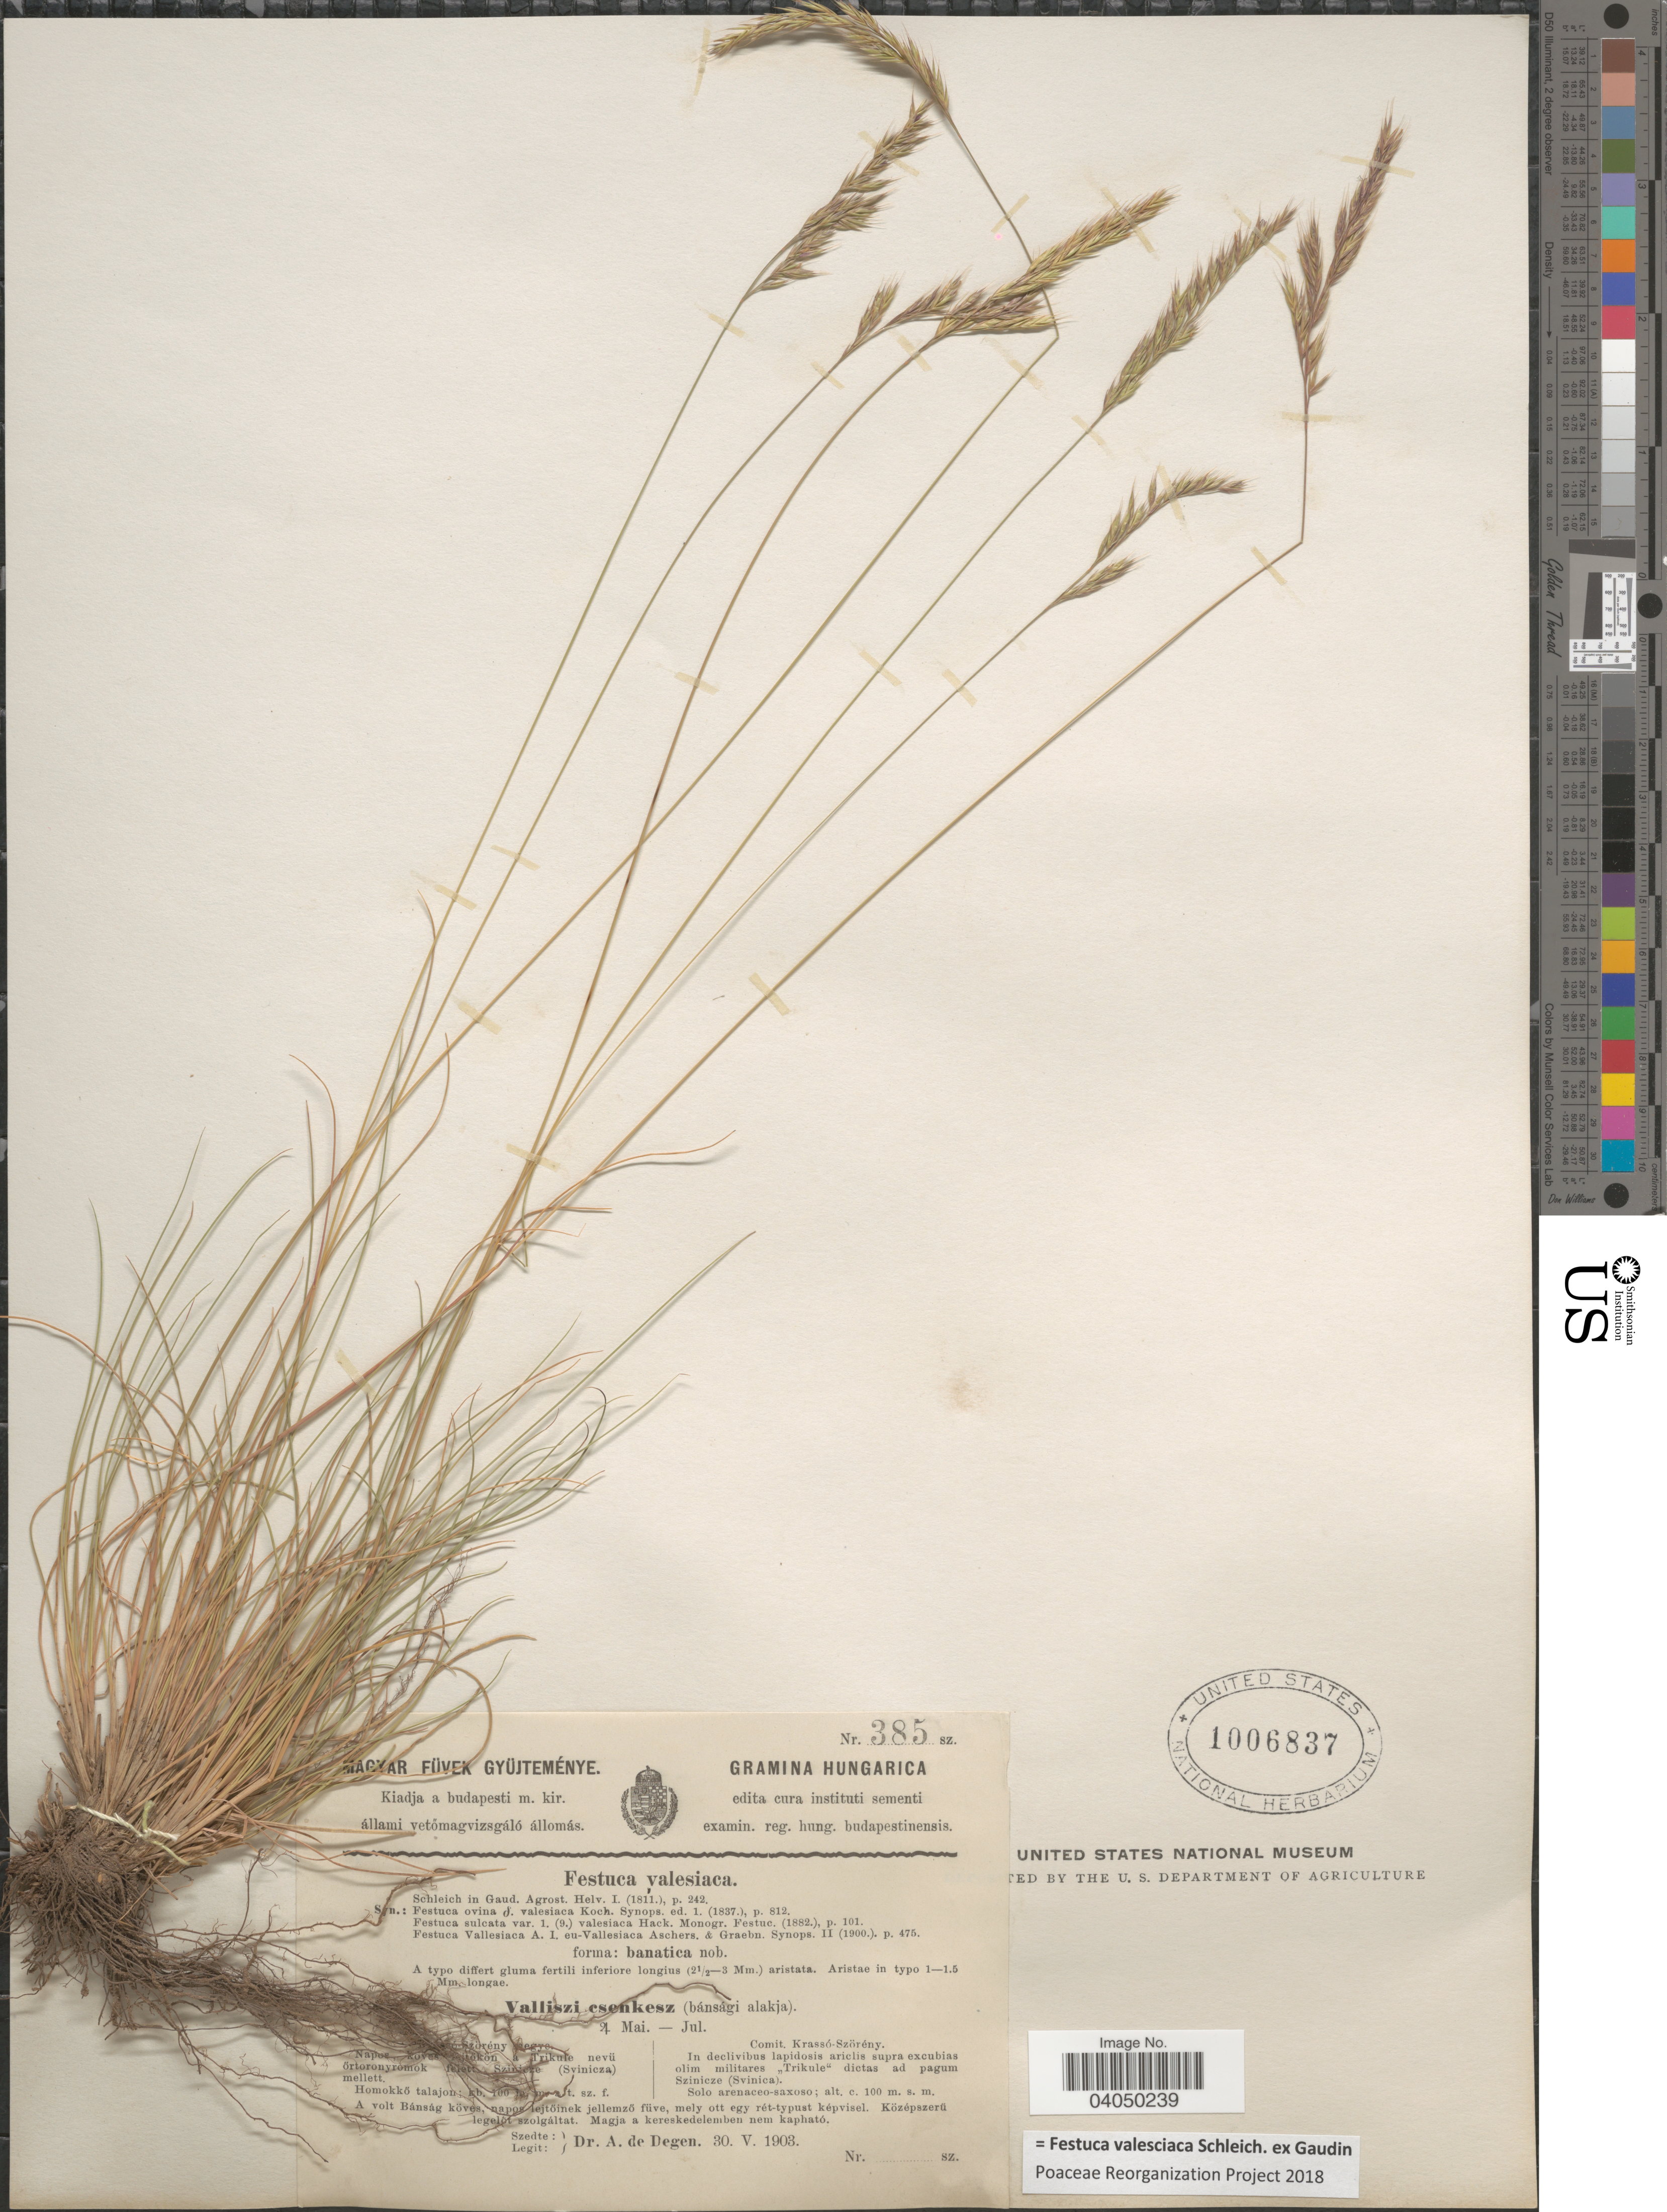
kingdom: Plantae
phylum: Tracheophyta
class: Liliopsida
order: Poales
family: Poaceae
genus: Festuca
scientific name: Festuca valesiaca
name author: Schleich. ex Gaudin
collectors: A. Degen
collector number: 385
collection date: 1903-05-30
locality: Comit. Krassó-Szörény. In declivibus lapidosis ariclis supra excubias olim militares "Trikule" dictas ad pagum Szinicze (Svinica).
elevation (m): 100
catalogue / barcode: US 1006837